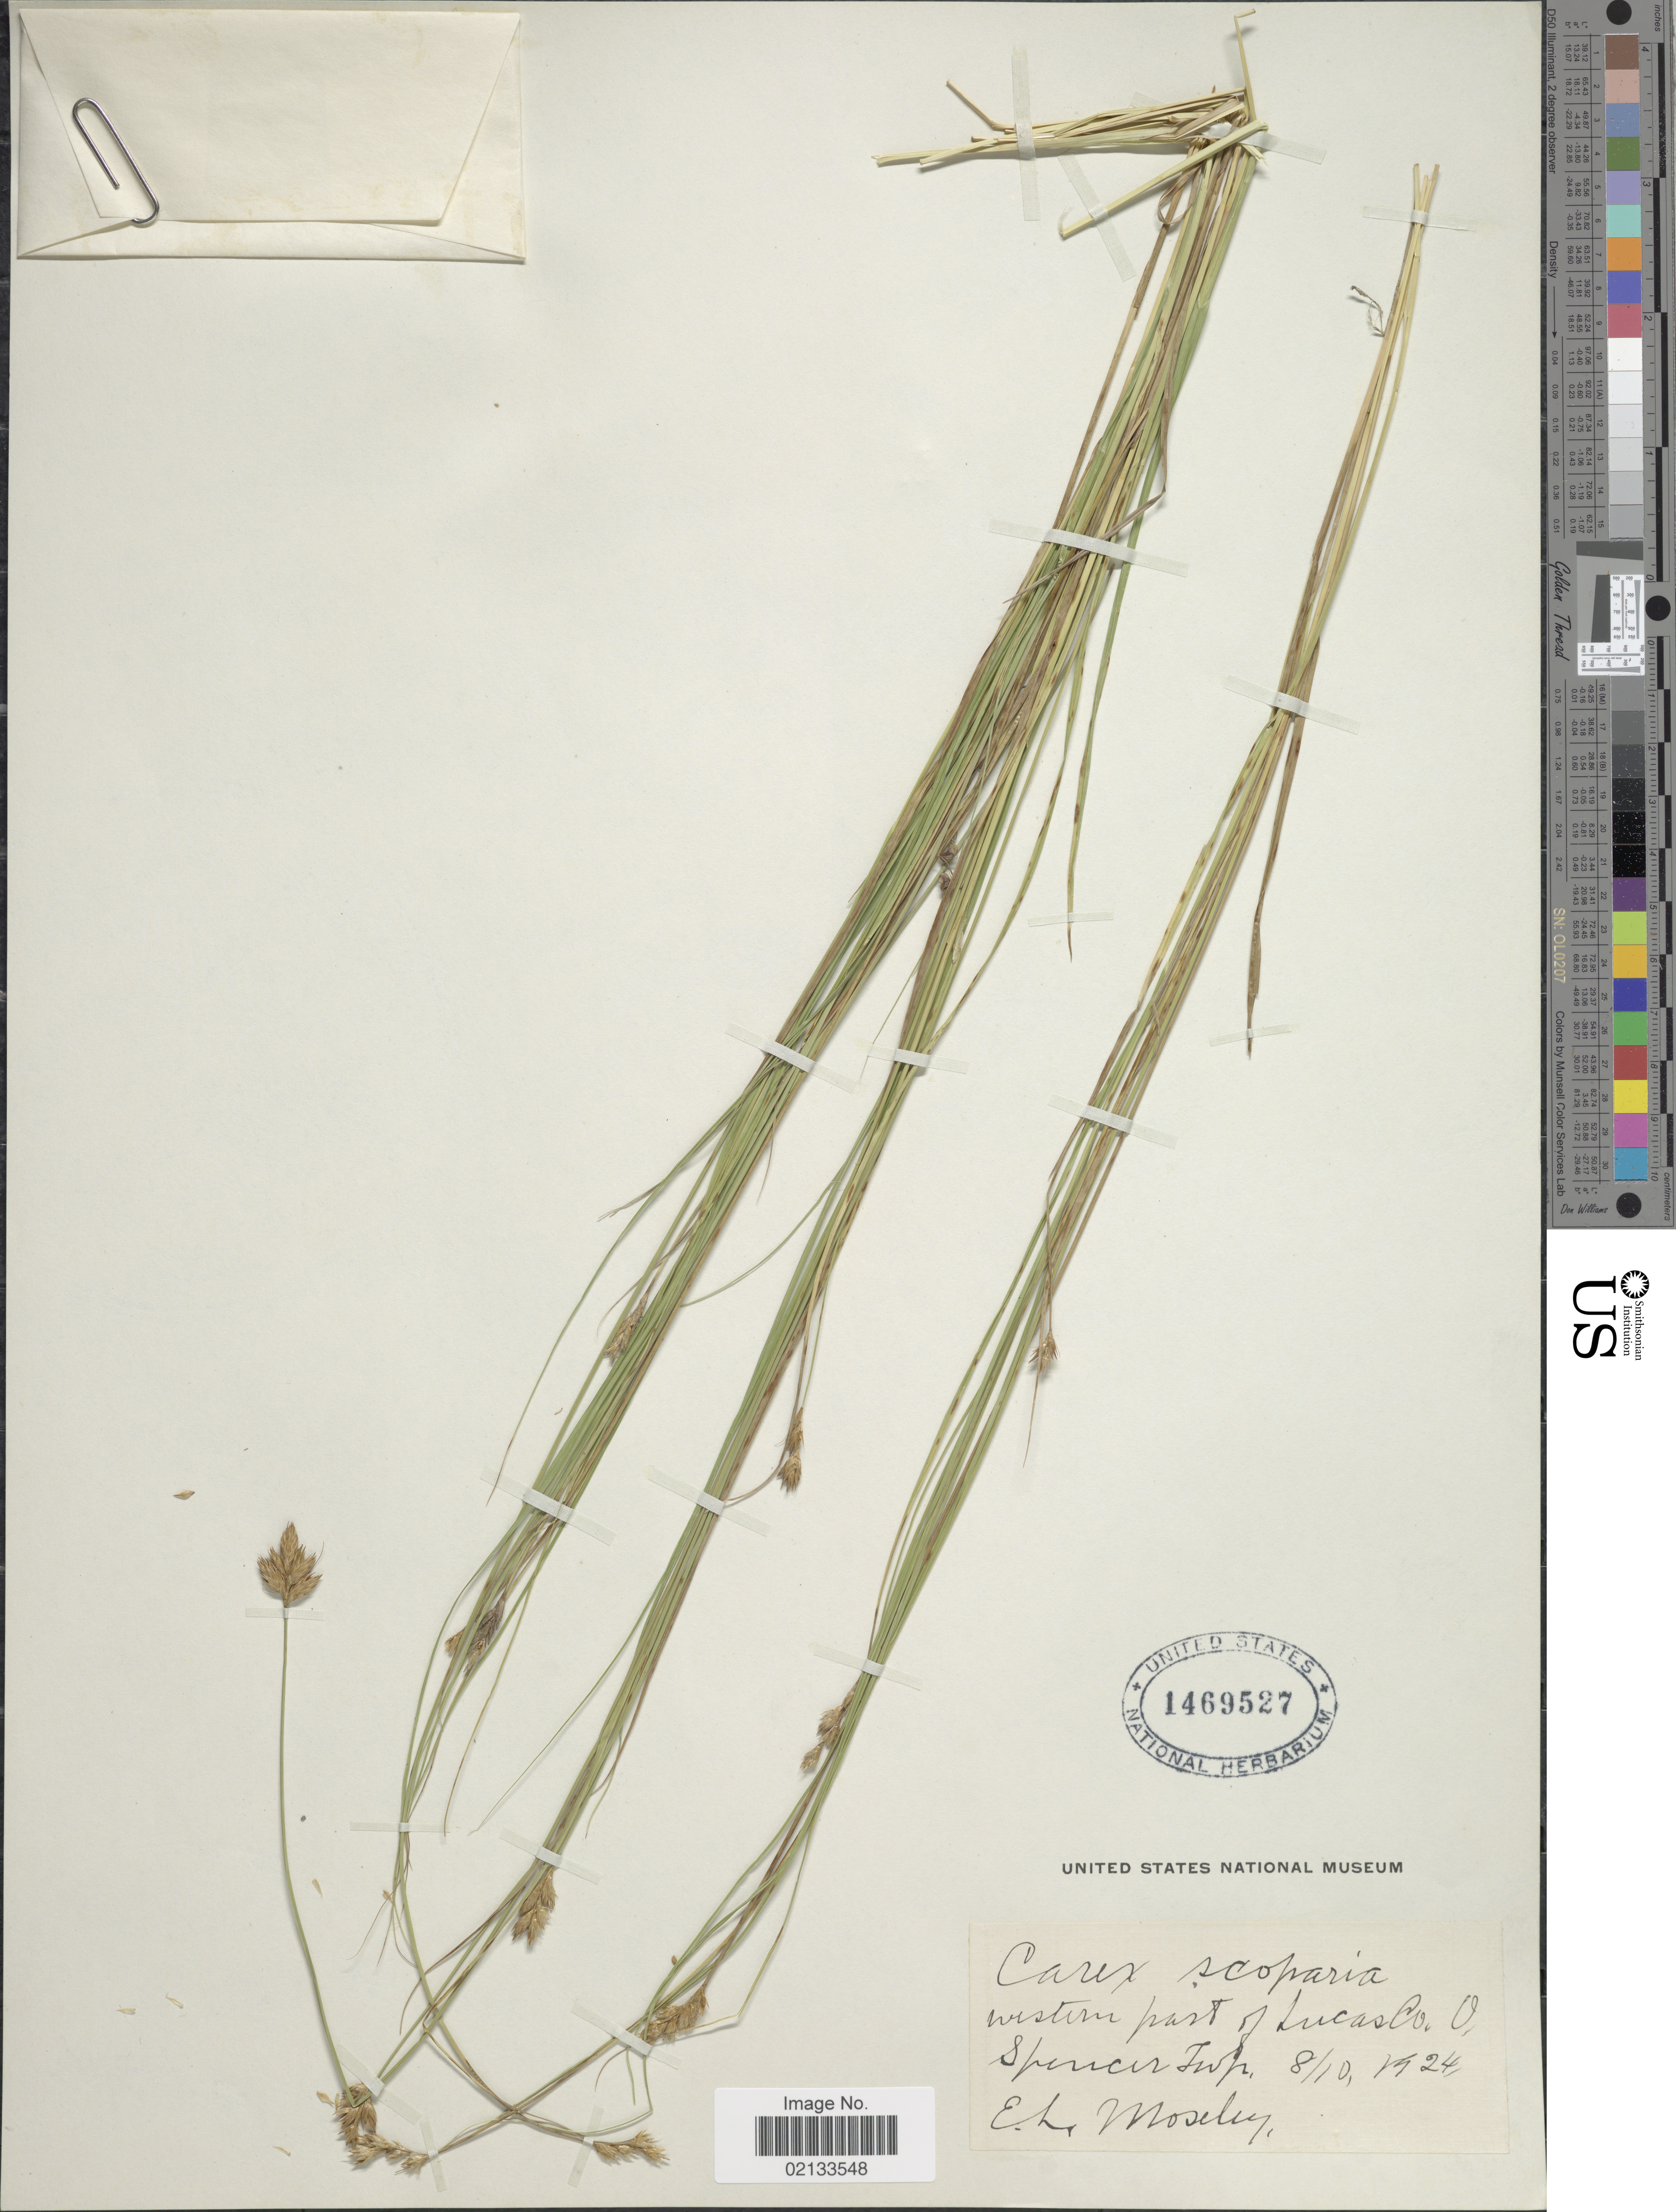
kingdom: Plantae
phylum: Tracheophyta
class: Liliopsida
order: Poales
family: Cyperaceae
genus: Carex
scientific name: Carex scoparia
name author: Schkuhr ex Willd.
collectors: E. Moseley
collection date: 1924-08-10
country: United States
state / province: Ohio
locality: Western part of Lucas Co. Spencer Twp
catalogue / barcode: US 1469527